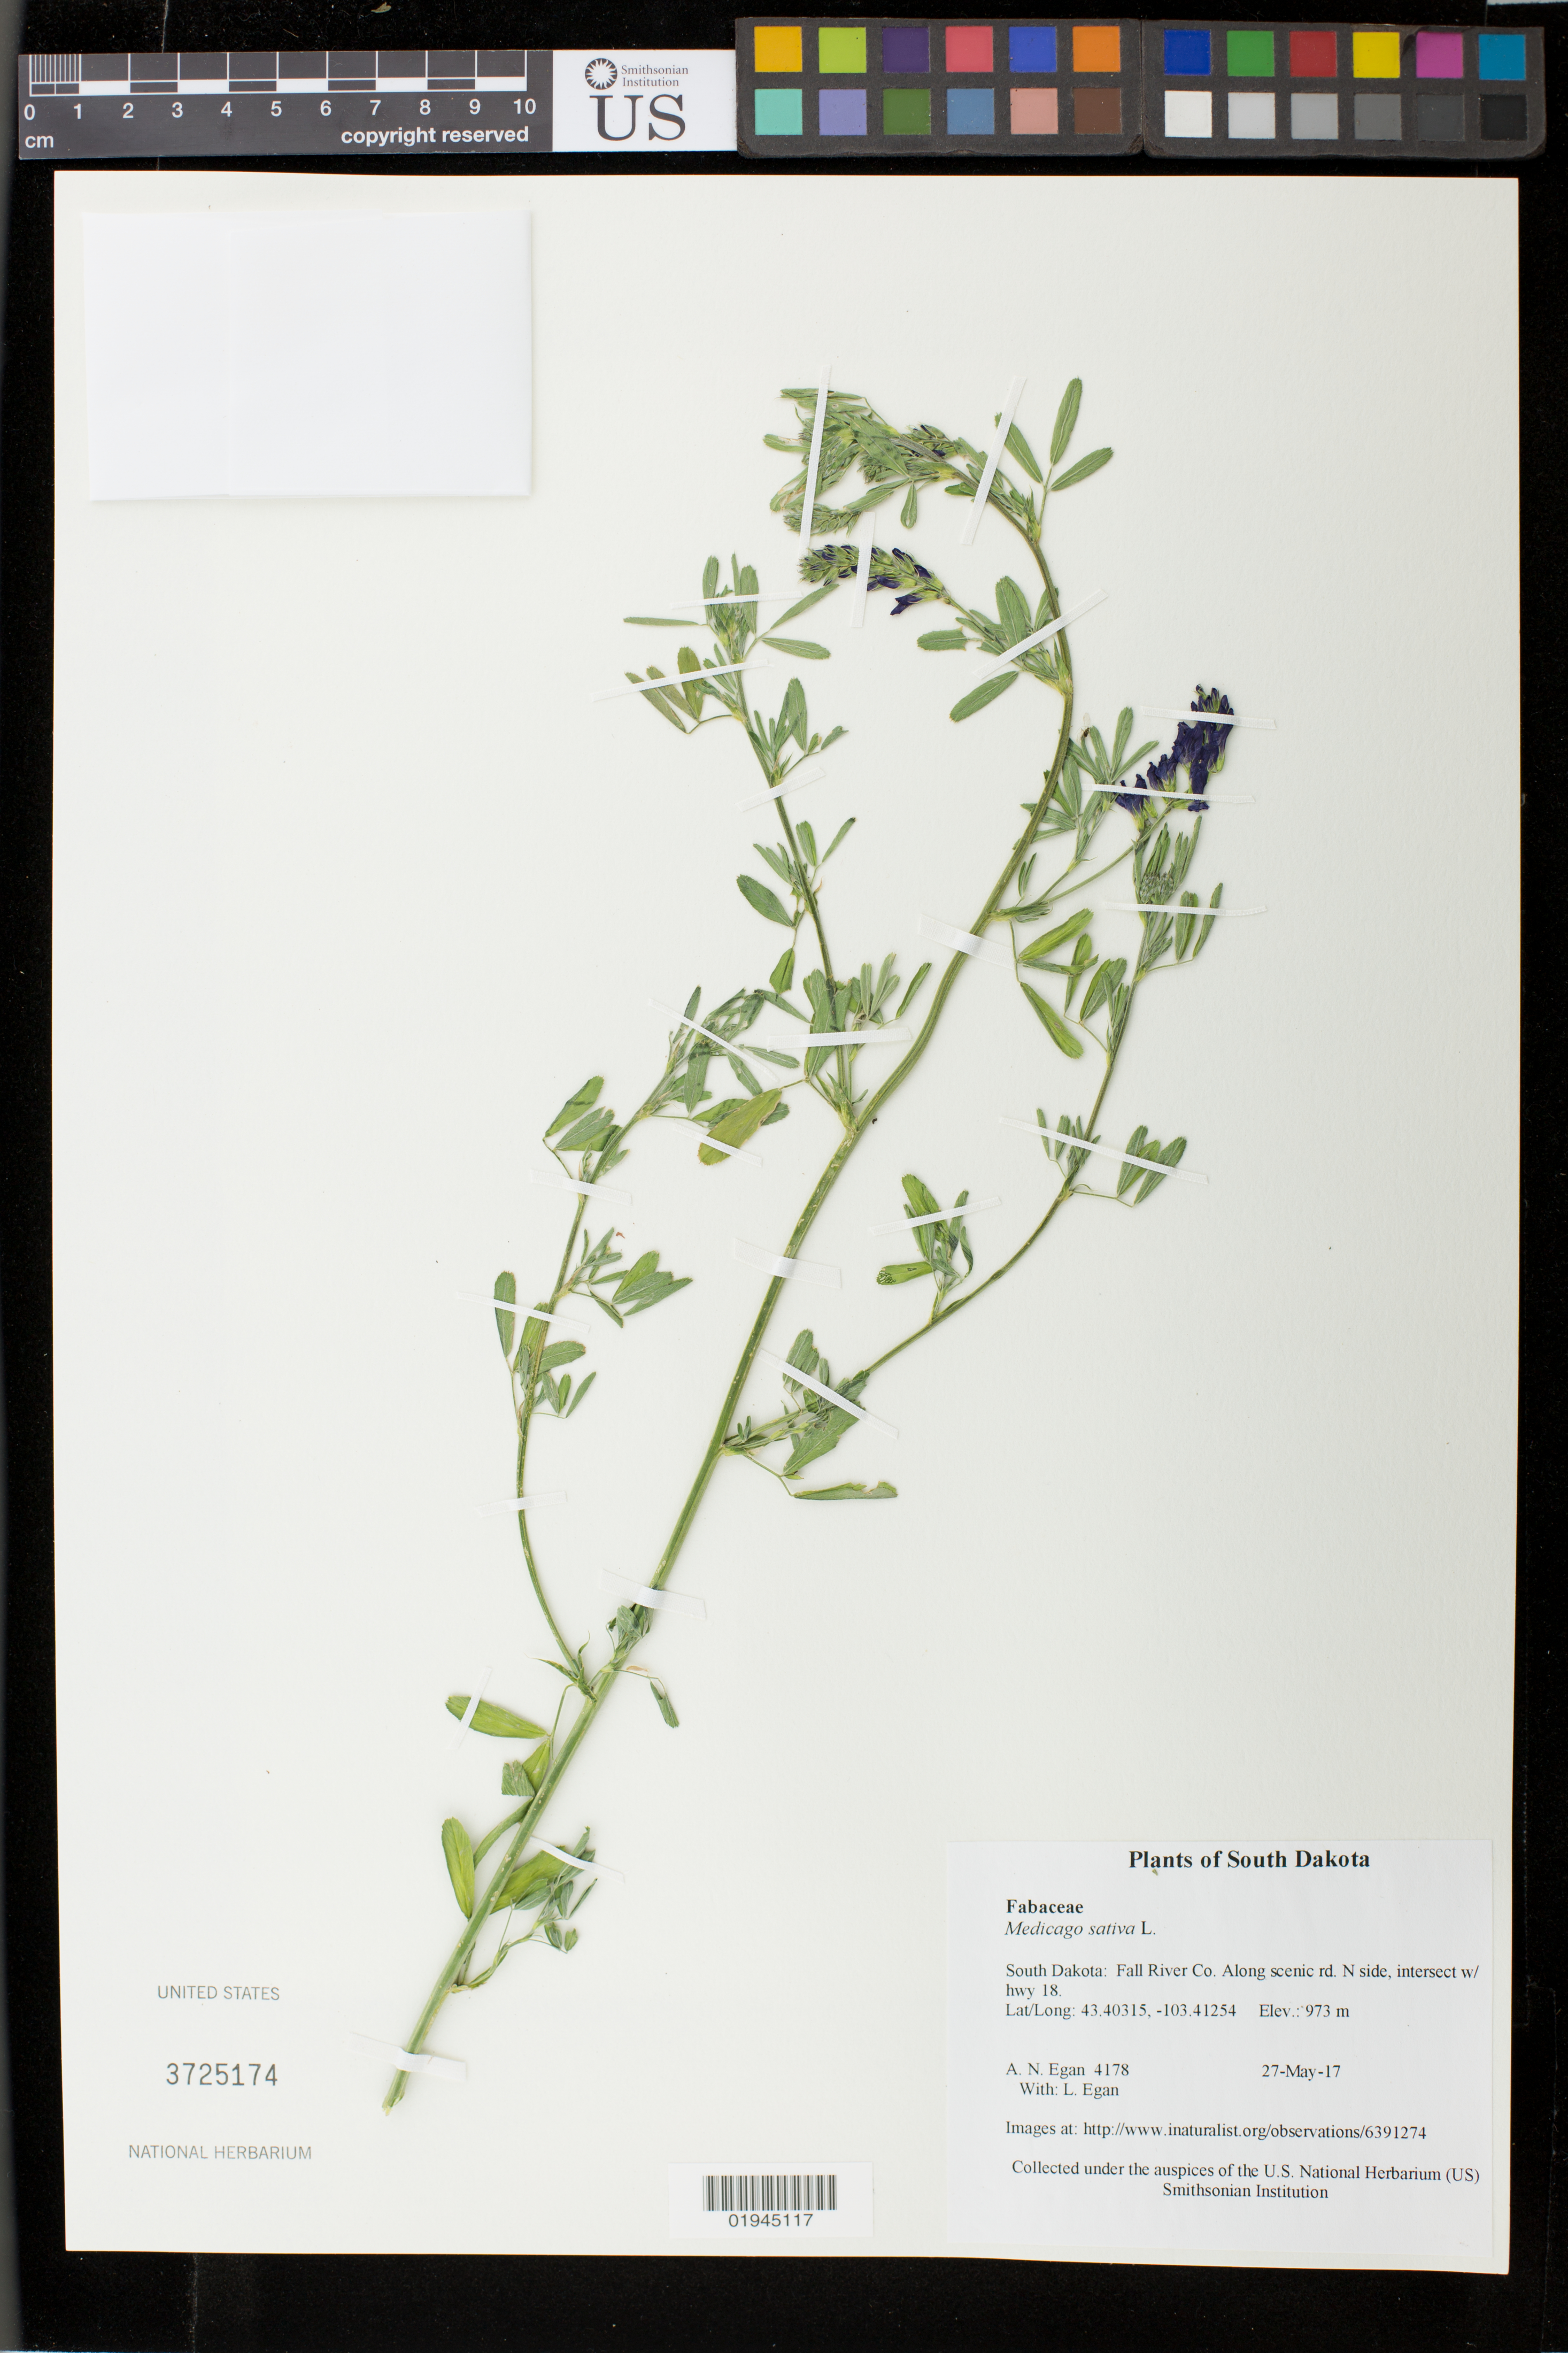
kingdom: Plantae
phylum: Tracheophyta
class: Magnoliopsida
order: Fabales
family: Fabaceae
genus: Medicago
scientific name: Medicago sativa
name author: L.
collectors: A. N. Egan & L. Egan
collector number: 4178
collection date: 2017-05-27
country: United States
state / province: South Dakota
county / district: Fall River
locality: Along scenic rd. N side, intersect w/ hwy 18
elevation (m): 973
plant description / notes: http://www.inaturalist.org/observations/6391274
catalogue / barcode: US 3725174